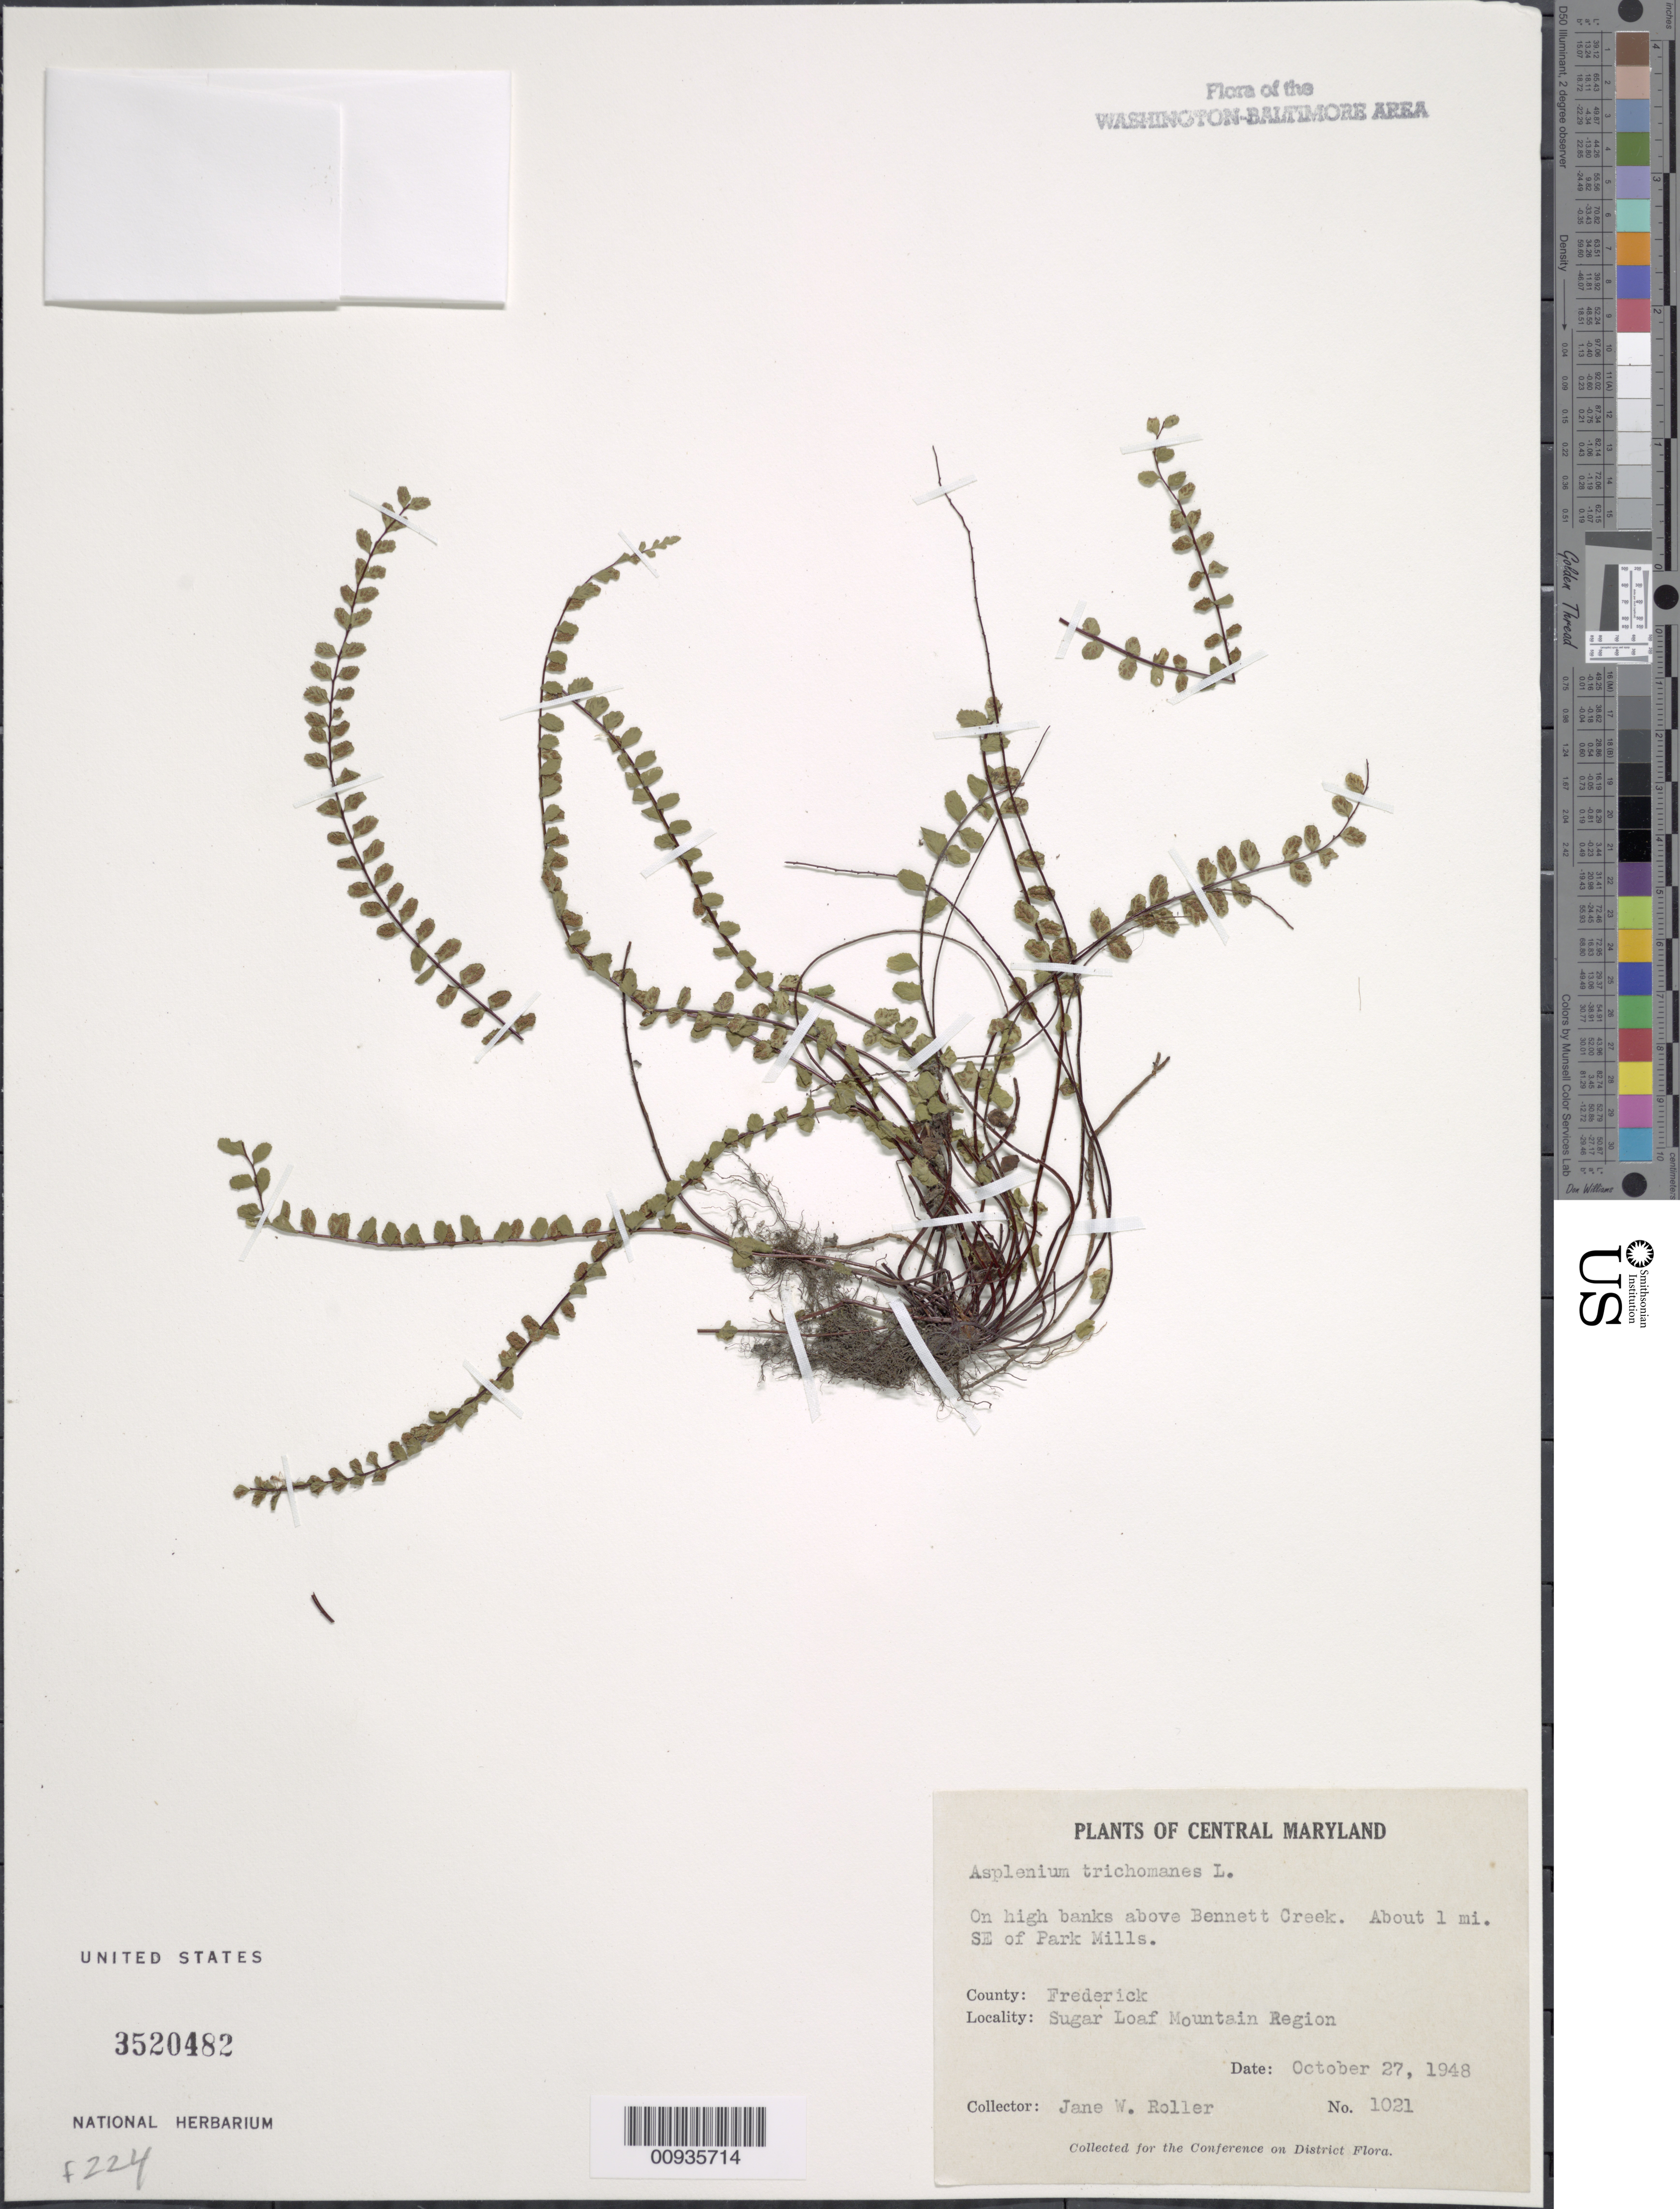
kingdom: Plantae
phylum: Tracheophyta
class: Polypodiopsida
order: Polypodiales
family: Aspleniaceae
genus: Asplenium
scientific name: Asplenium trichomanes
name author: L.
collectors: J. W. Roller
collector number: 1021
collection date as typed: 27 Oct 1948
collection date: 1948-10-27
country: United States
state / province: Maryland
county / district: Frederick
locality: Above Bennett Creek, about 1 mi. southeast of Park Mills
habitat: On high banks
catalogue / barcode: US 3520482